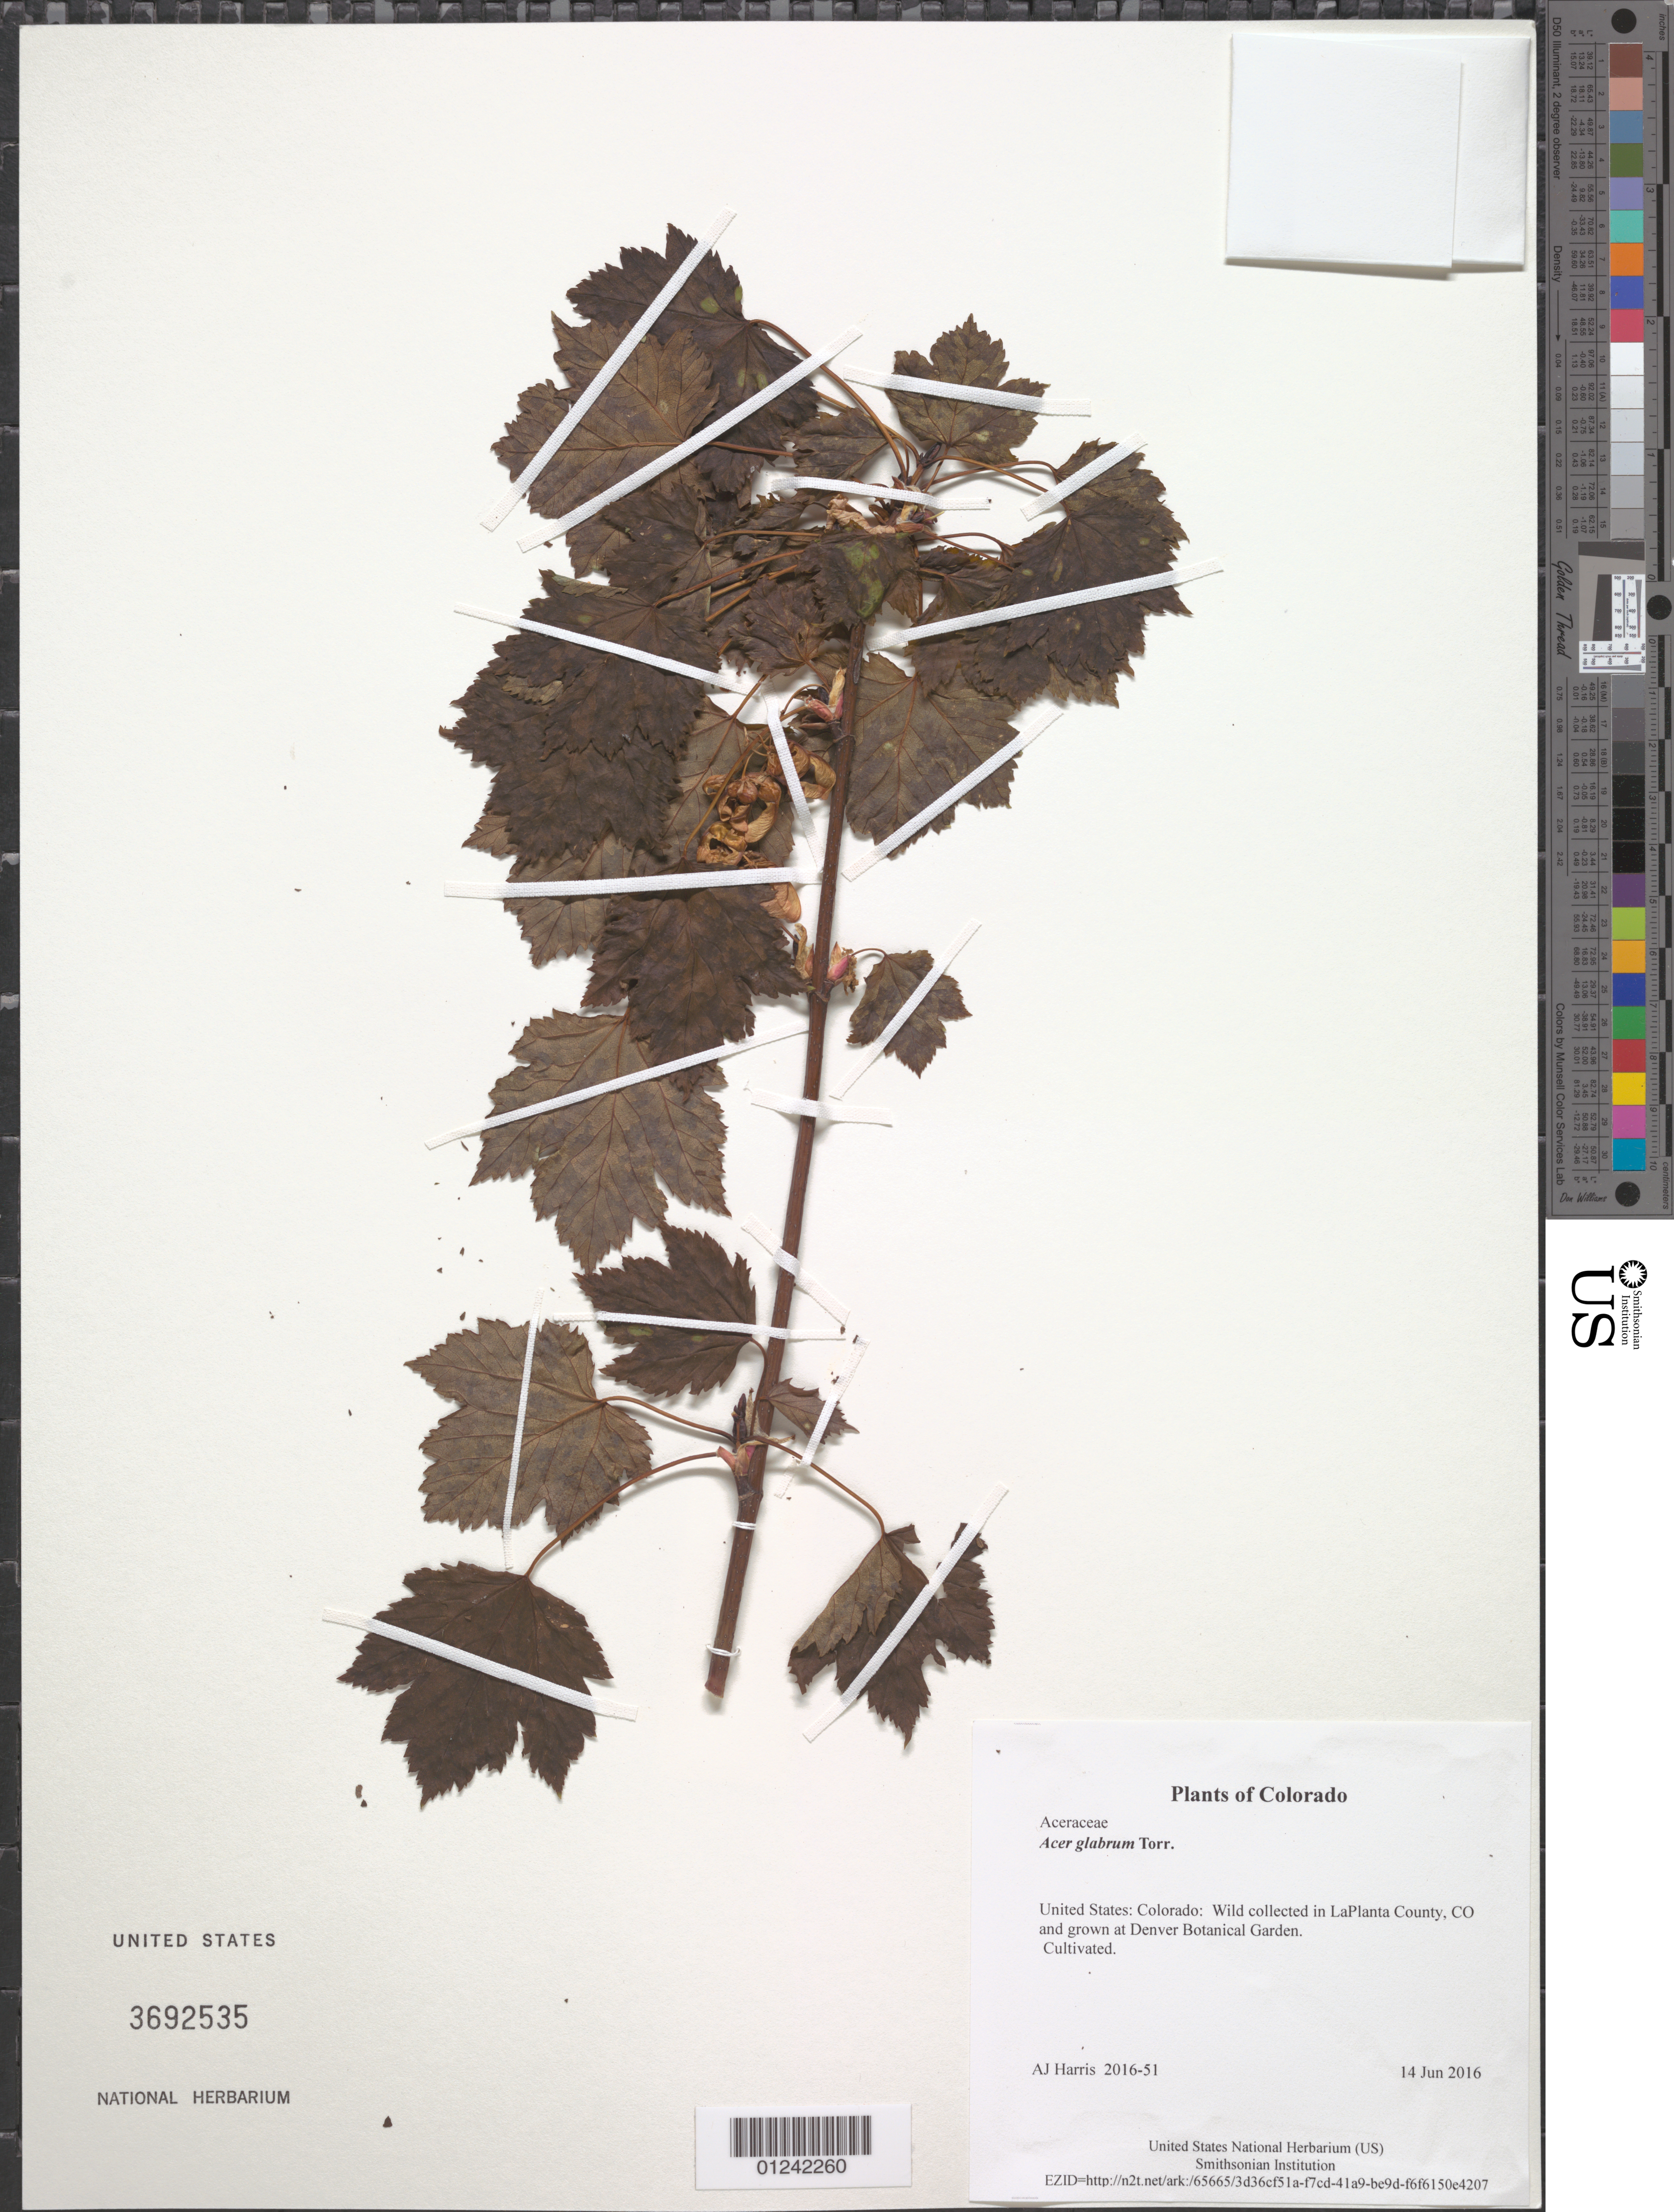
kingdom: Plantae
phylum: Tracheophyta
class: Magnoliopsida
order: Sapindales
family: Sapindaceae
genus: Acer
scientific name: Acer glabrum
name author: Torr.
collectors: A. J. Harris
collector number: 2016-51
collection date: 2016-06-14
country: United States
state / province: Colorado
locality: Wild collected in LaPlanta County, CO and grown at Denver Botanical Garden.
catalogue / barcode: US 3692535